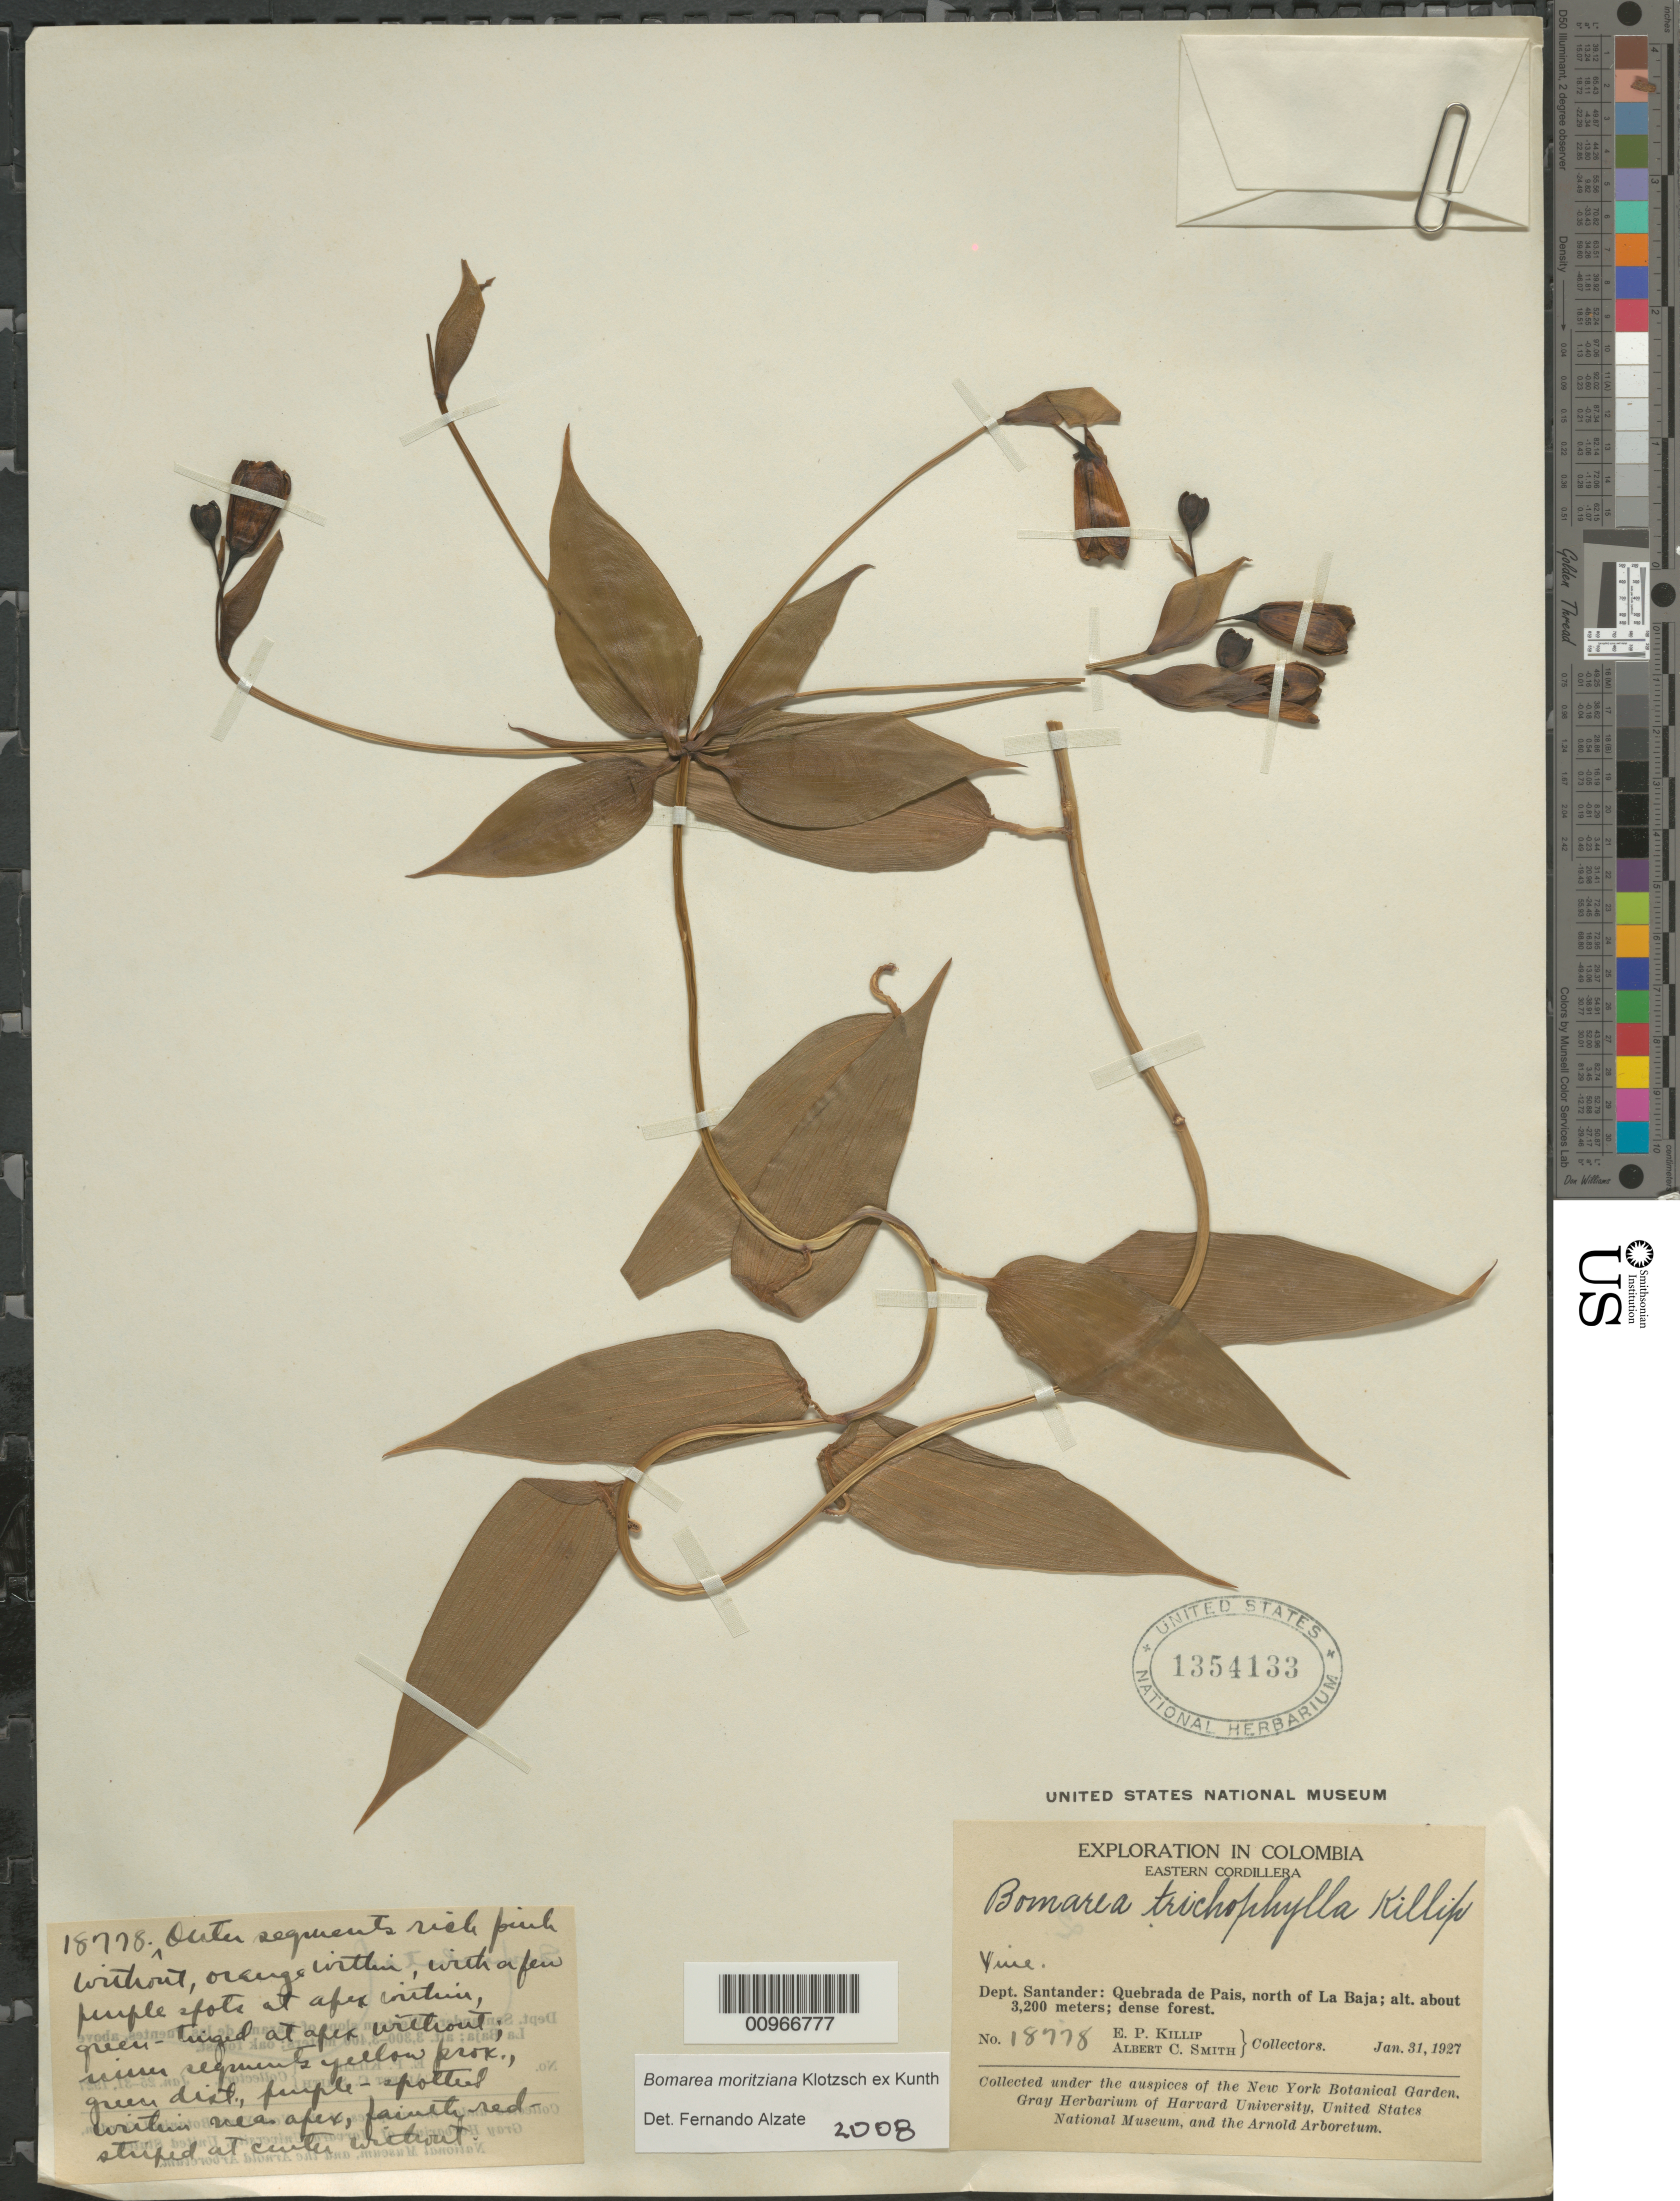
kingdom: Plantae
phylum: Tracheophyta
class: Liliopsida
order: Liliales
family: Alstroemeriaceae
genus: Bomarea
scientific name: Bomarea moritziana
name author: Klotzsch ex Kunth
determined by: Alzate Guarin, Fernando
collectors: E. P. Killip & A. C. Smith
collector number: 18778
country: Colombia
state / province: Santander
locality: Quebrada de Pais, N of La Baja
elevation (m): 3200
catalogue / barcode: US 1354133